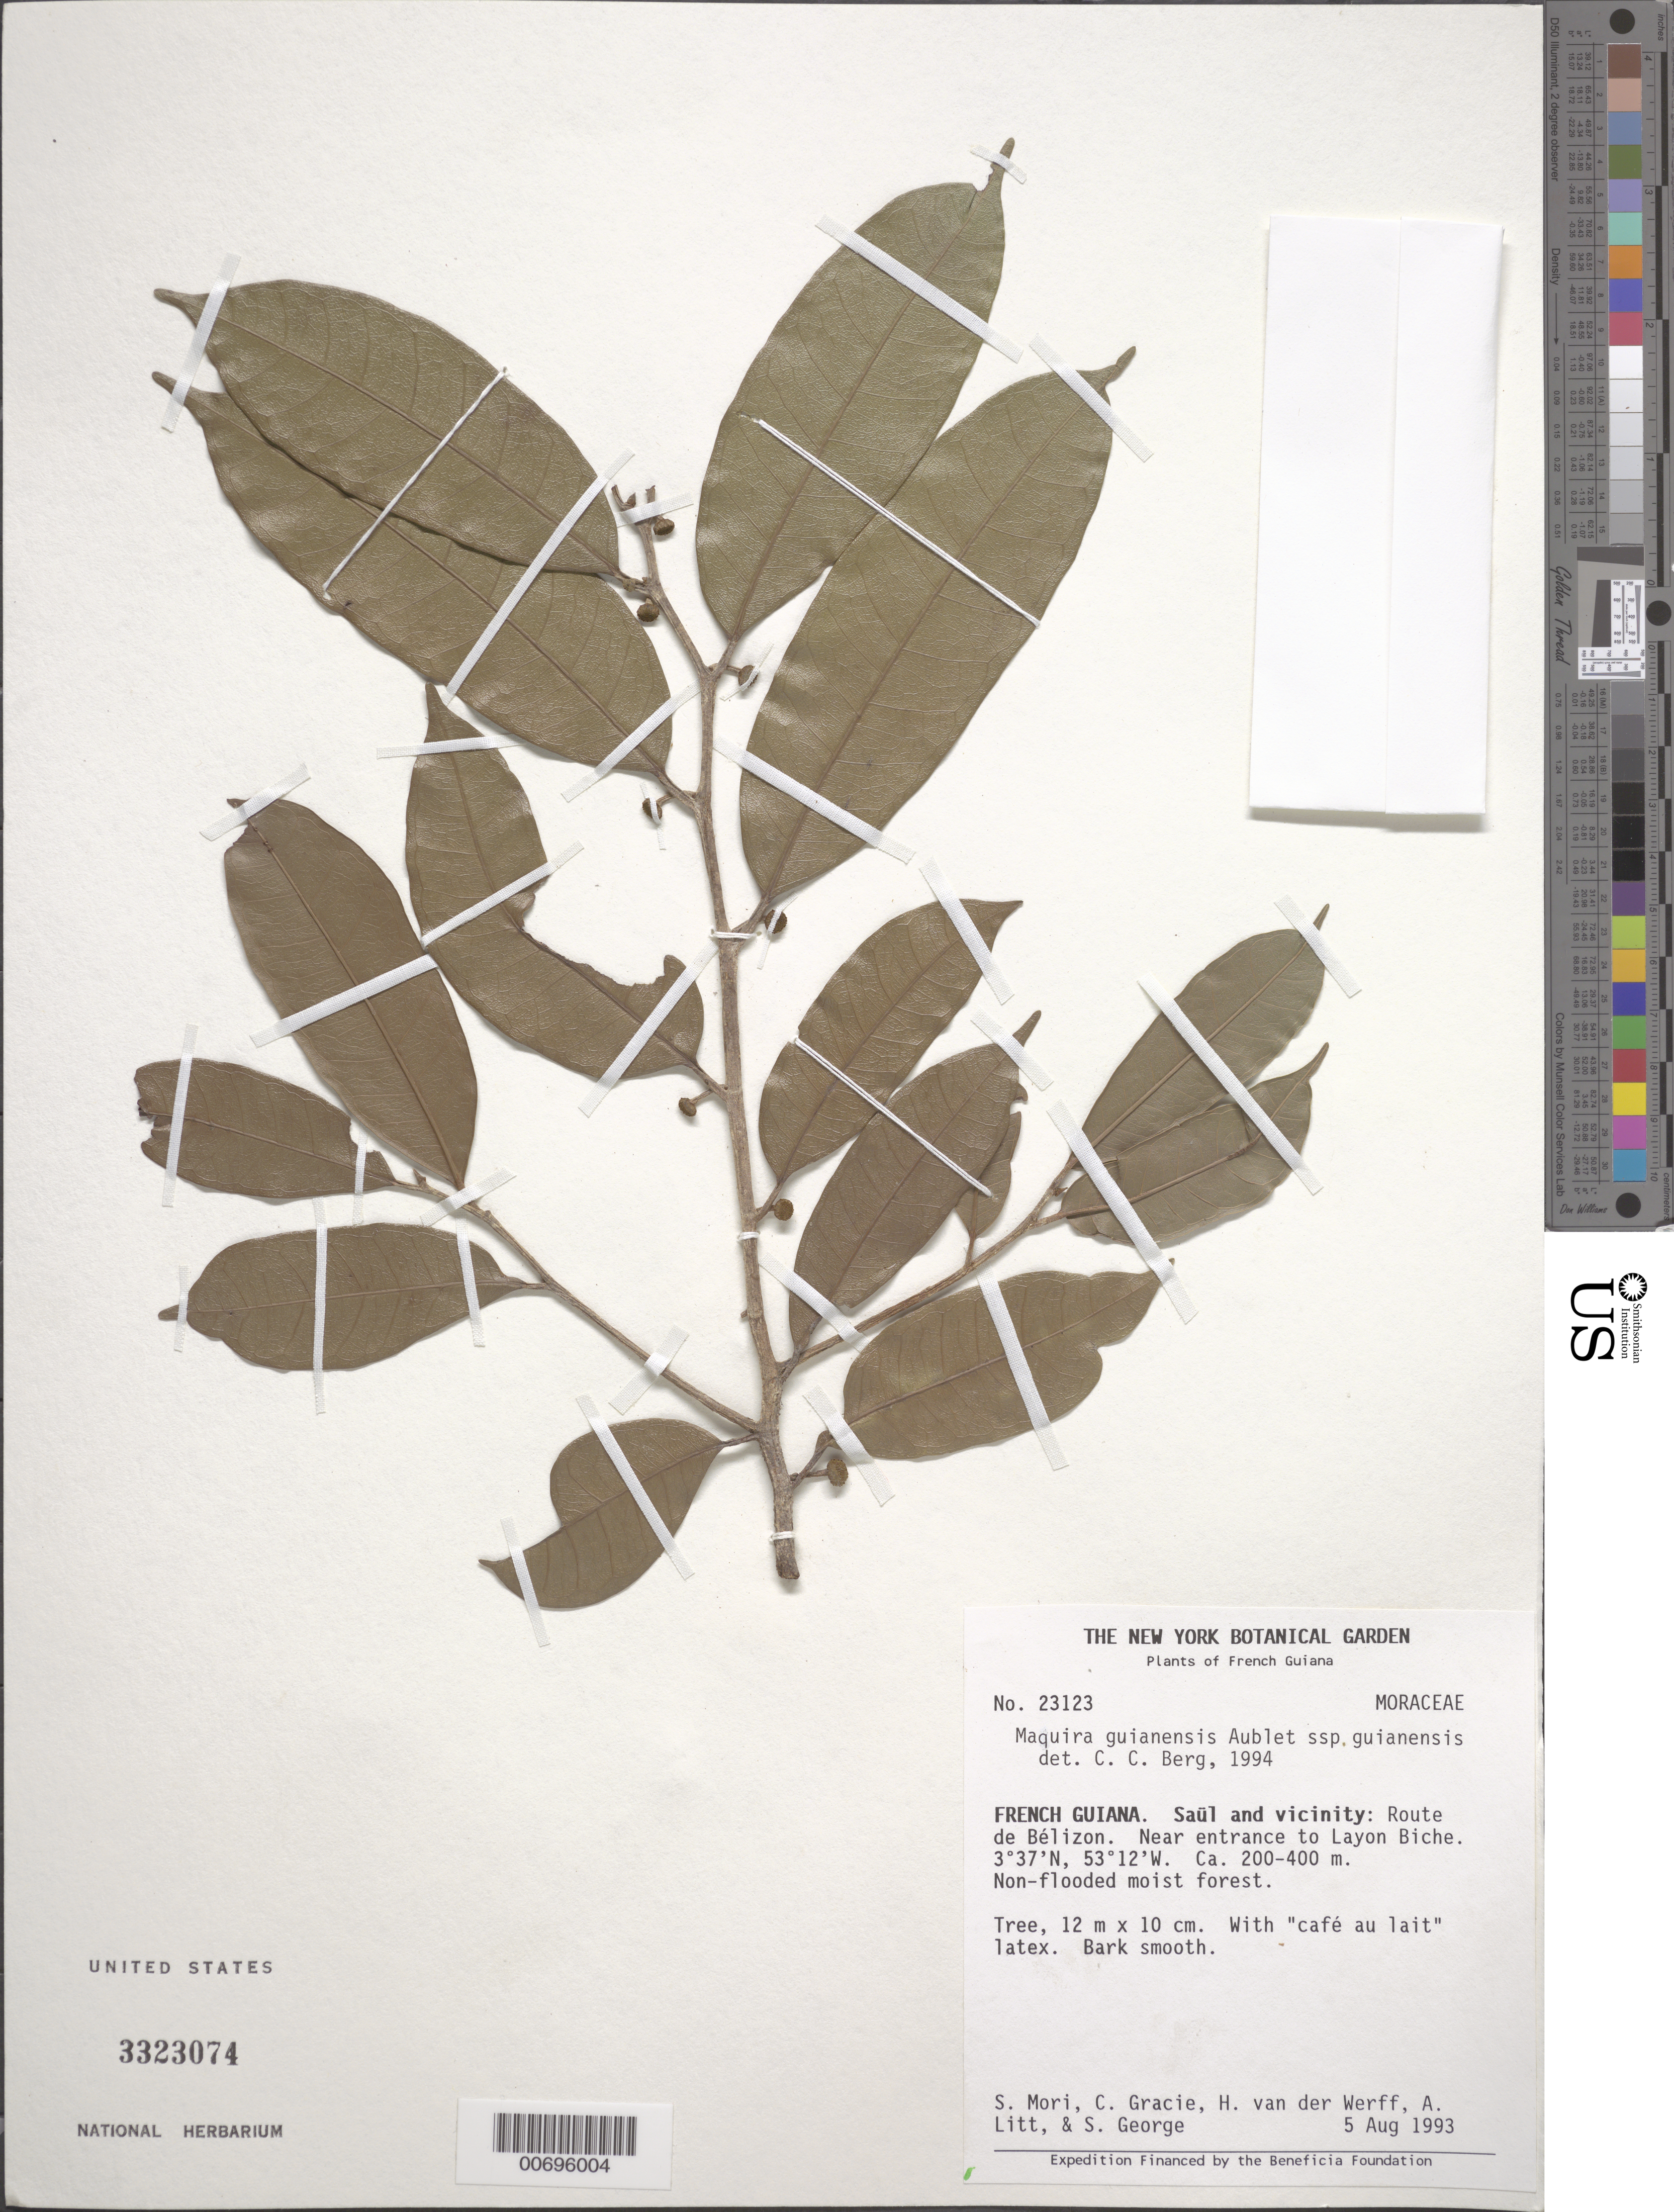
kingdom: Plantae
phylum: Tracheophyta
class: Magnoliopsida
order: Rosales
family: Moraceae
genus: Maquira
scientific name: Maquira guianensis subsp. guianensis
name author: Aubl.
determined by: Berg, C. C.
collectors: S. Mori, C. A. Gracie, H. van der Werff, A. Litt & S. George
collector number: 23123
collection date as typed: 5-Aug-93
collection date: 1993-08-05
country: French Guiana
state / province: Saint-Laurent-du-Maroni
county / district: Saül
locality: Saül and vic., Route de Bélizon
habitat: Non-flooded moist forest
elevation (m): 200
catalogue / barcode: US 3323074